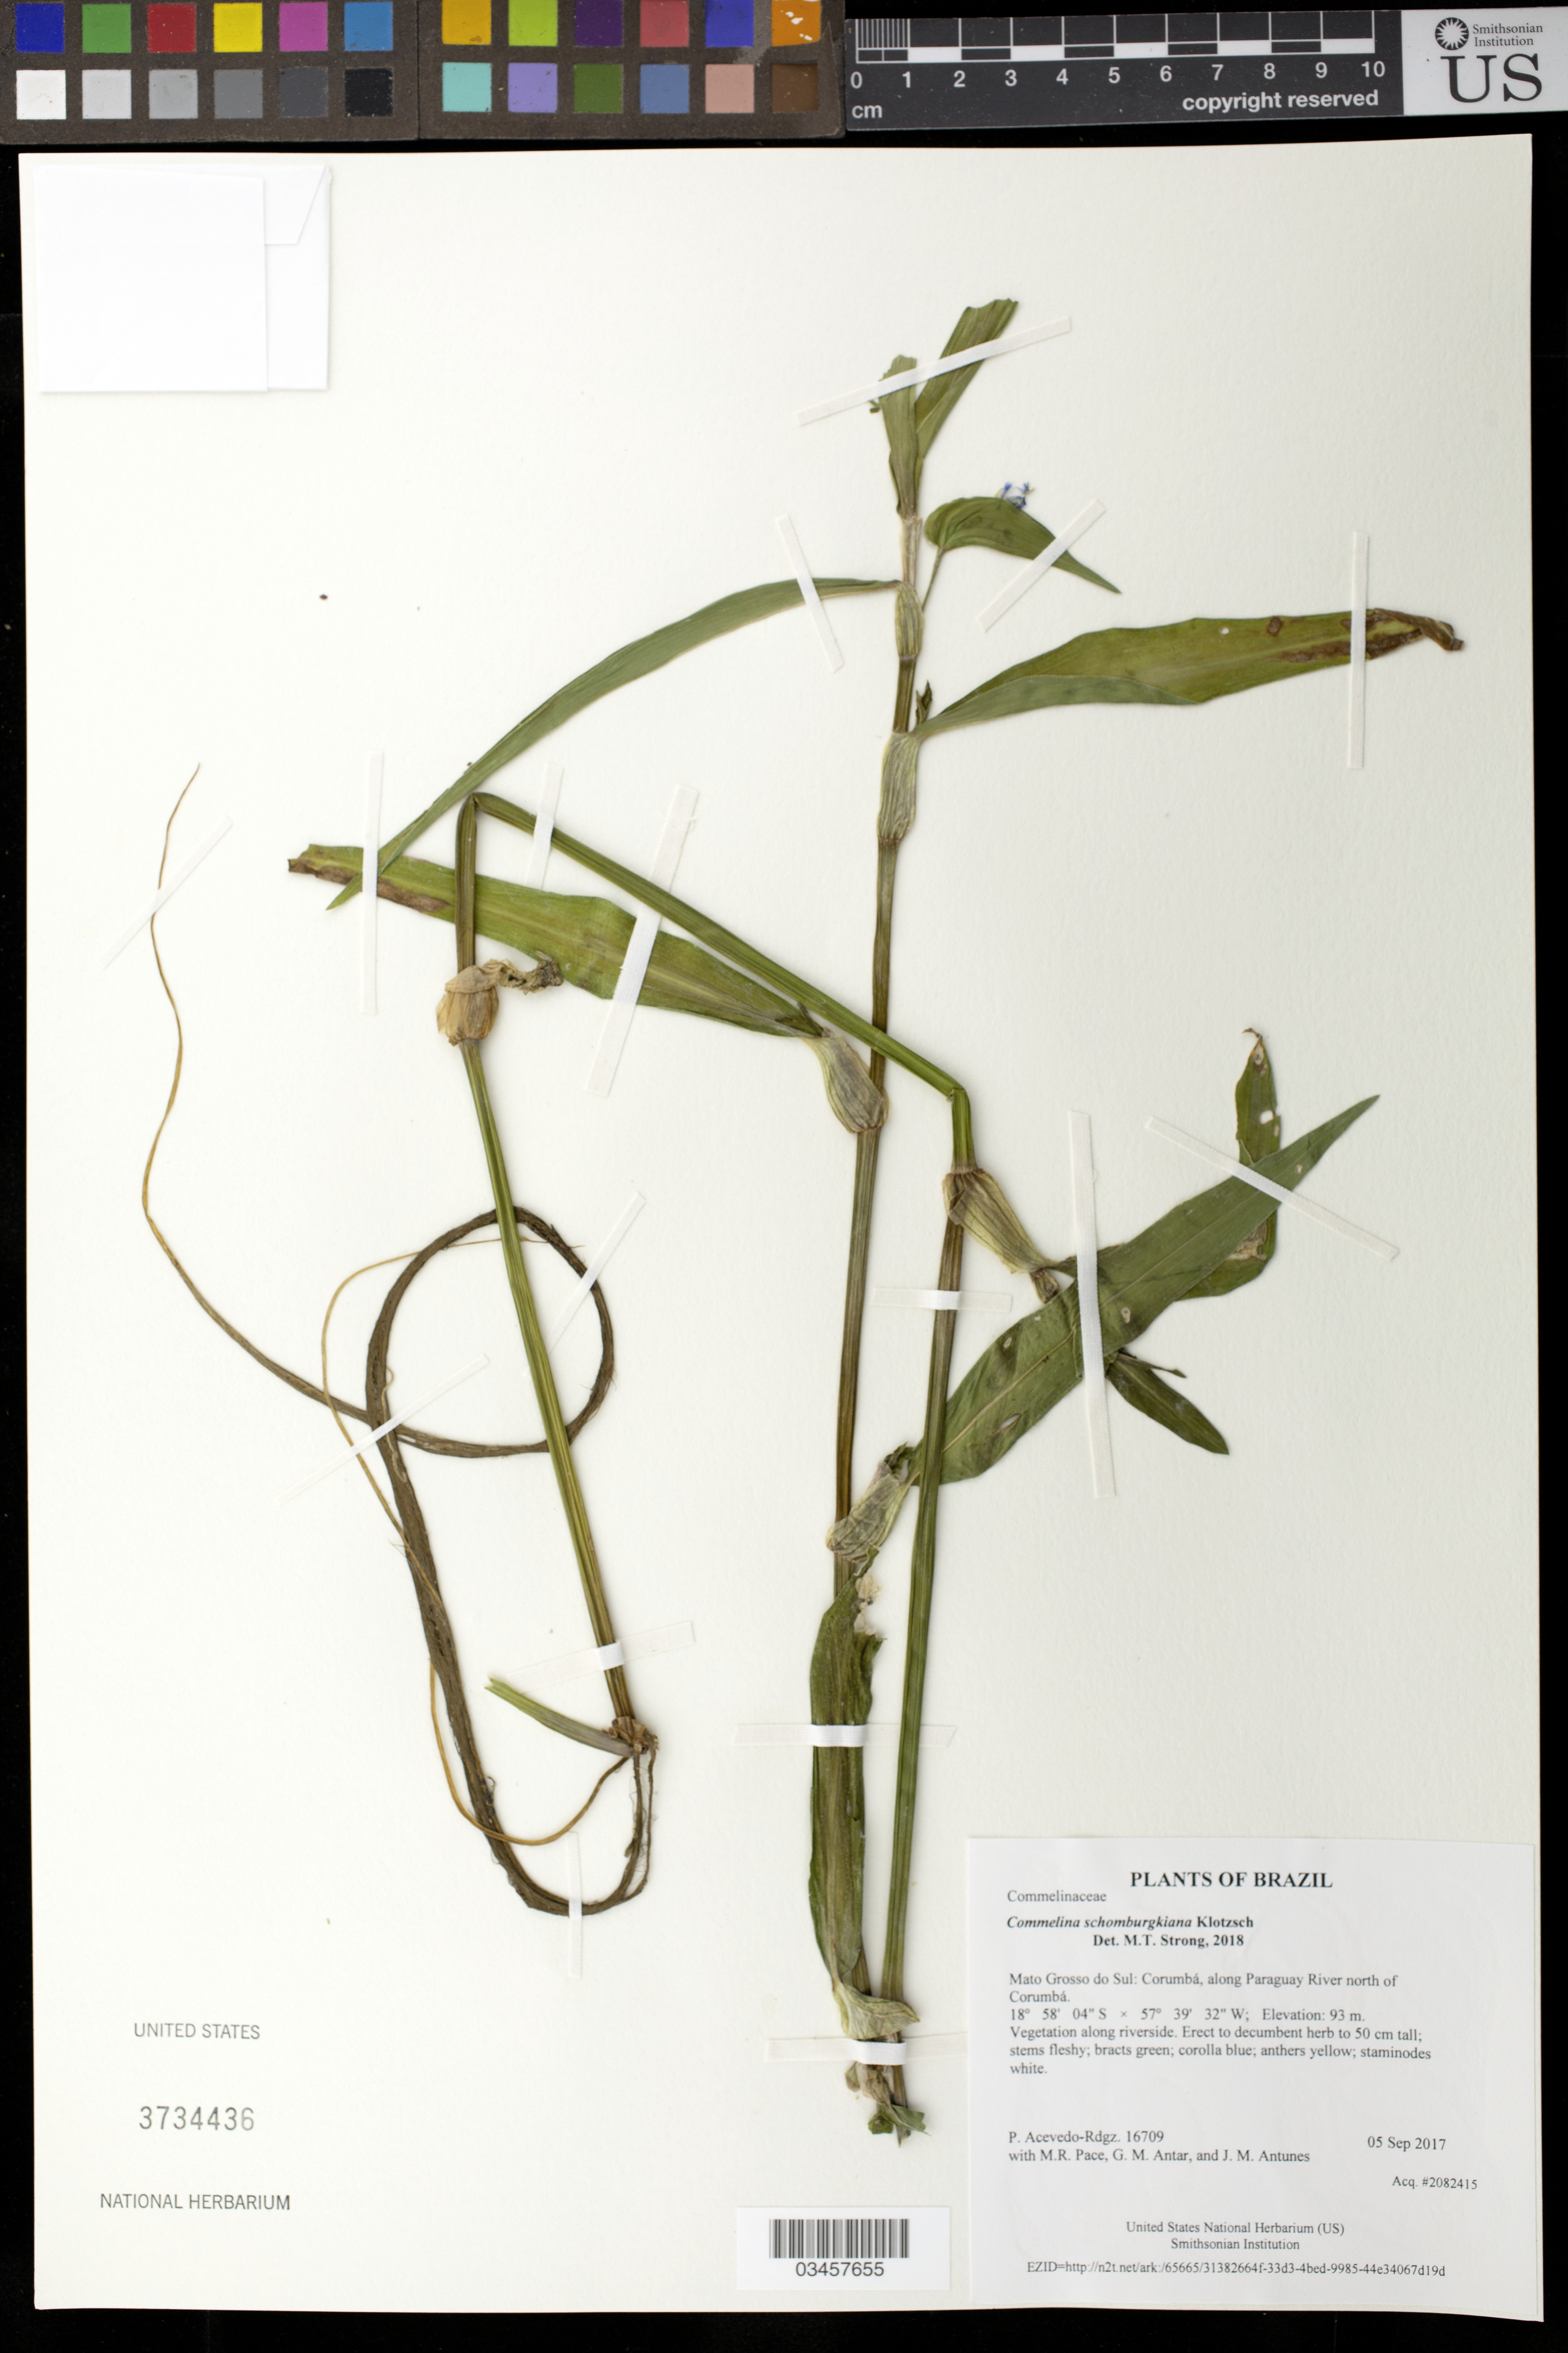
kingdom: Plantae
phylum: Tracheophyta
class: Liliopsida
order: Commelinales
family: Commelinaceae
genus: Commelina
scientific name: Commelina schomburgkiana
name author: Klotzsch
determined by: Strong, Mark T., (BOT), Smithsonian Institution - National Museum of Natural History (UNITED STATES)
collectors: P. Acevedo-Rodr., M. R. Pace, G. M. Antar & J. M. Antunes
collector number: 16709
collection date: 2017-09-05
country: Brazil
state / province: Mato Grosso do Sul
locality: Corumbá, along Paraguay River north of Corumbá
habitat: Vegetation along riverside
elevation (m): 93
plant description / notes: US, NY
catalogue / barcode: US 3734436